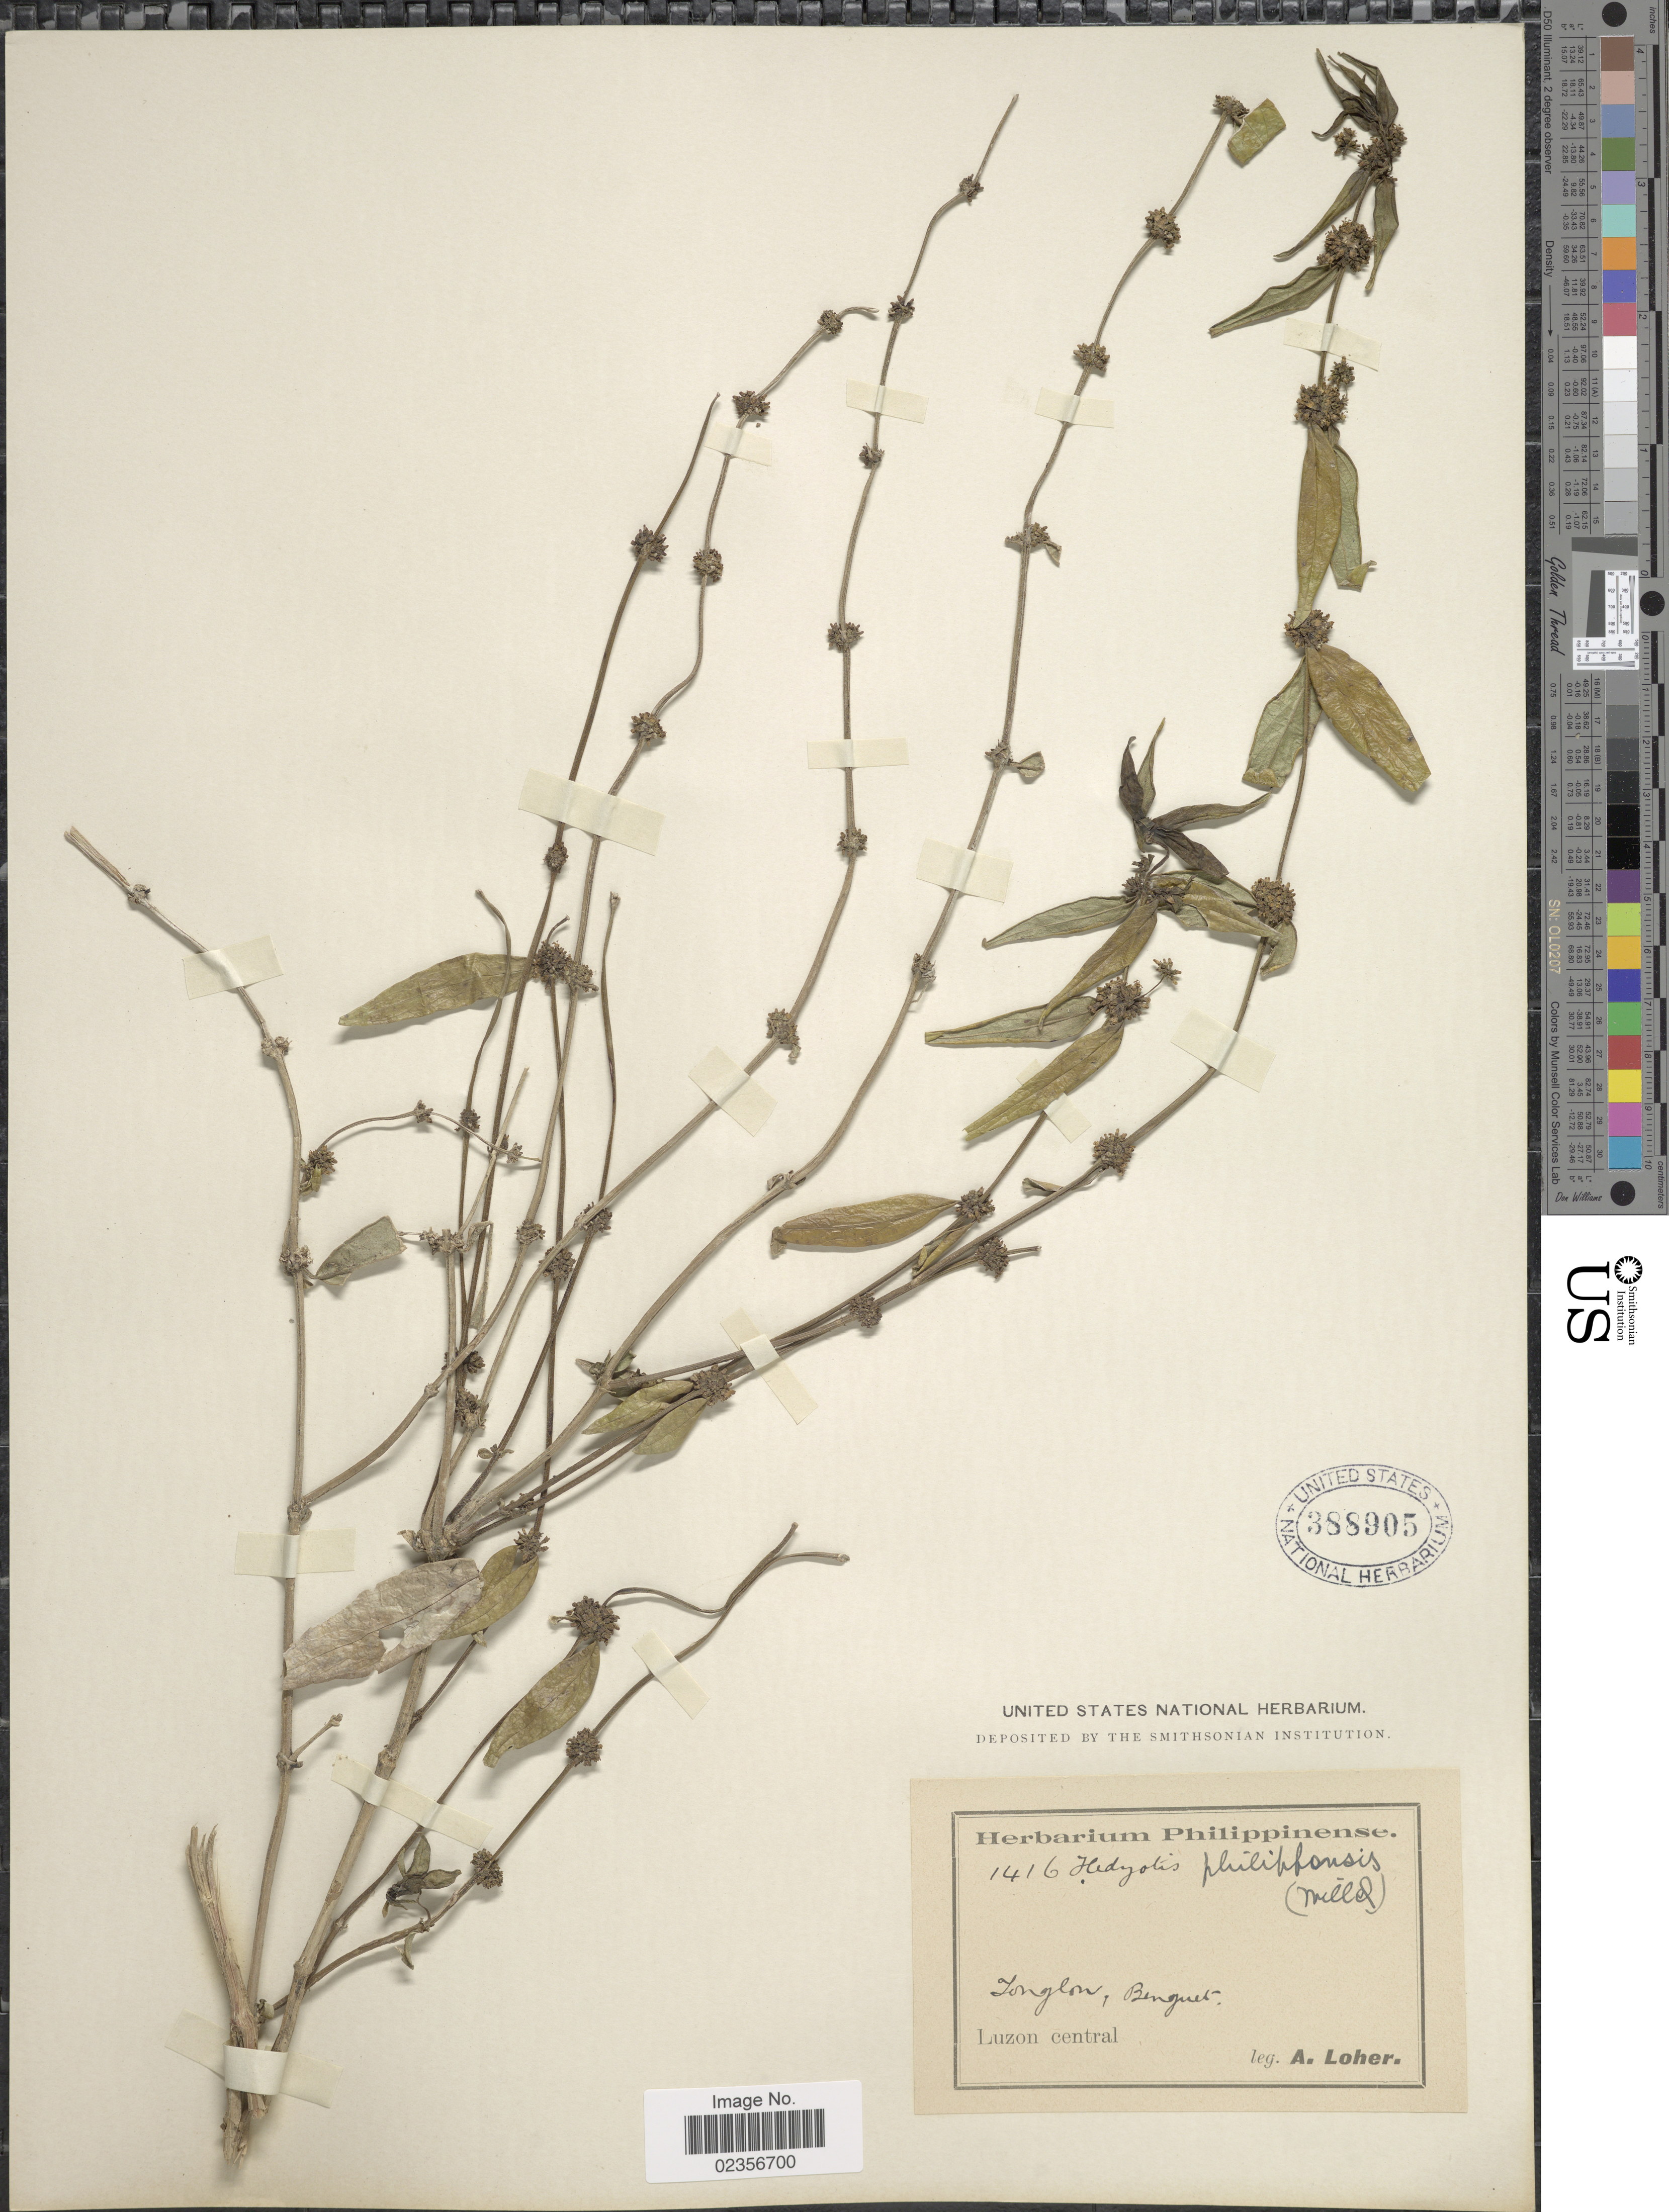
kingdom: Plantae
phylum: Tracheophyta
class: Magnoliopsida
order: Gentianales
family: Rubiaceae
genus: Hedyotis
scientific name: Hedyotis philippensis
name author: (Willd. ex Spreng.) Merr. ex C.B. Rob.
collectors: A. Loher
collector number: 1416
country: Philippines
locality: Tonglon, Benguet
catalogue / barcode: US 388905